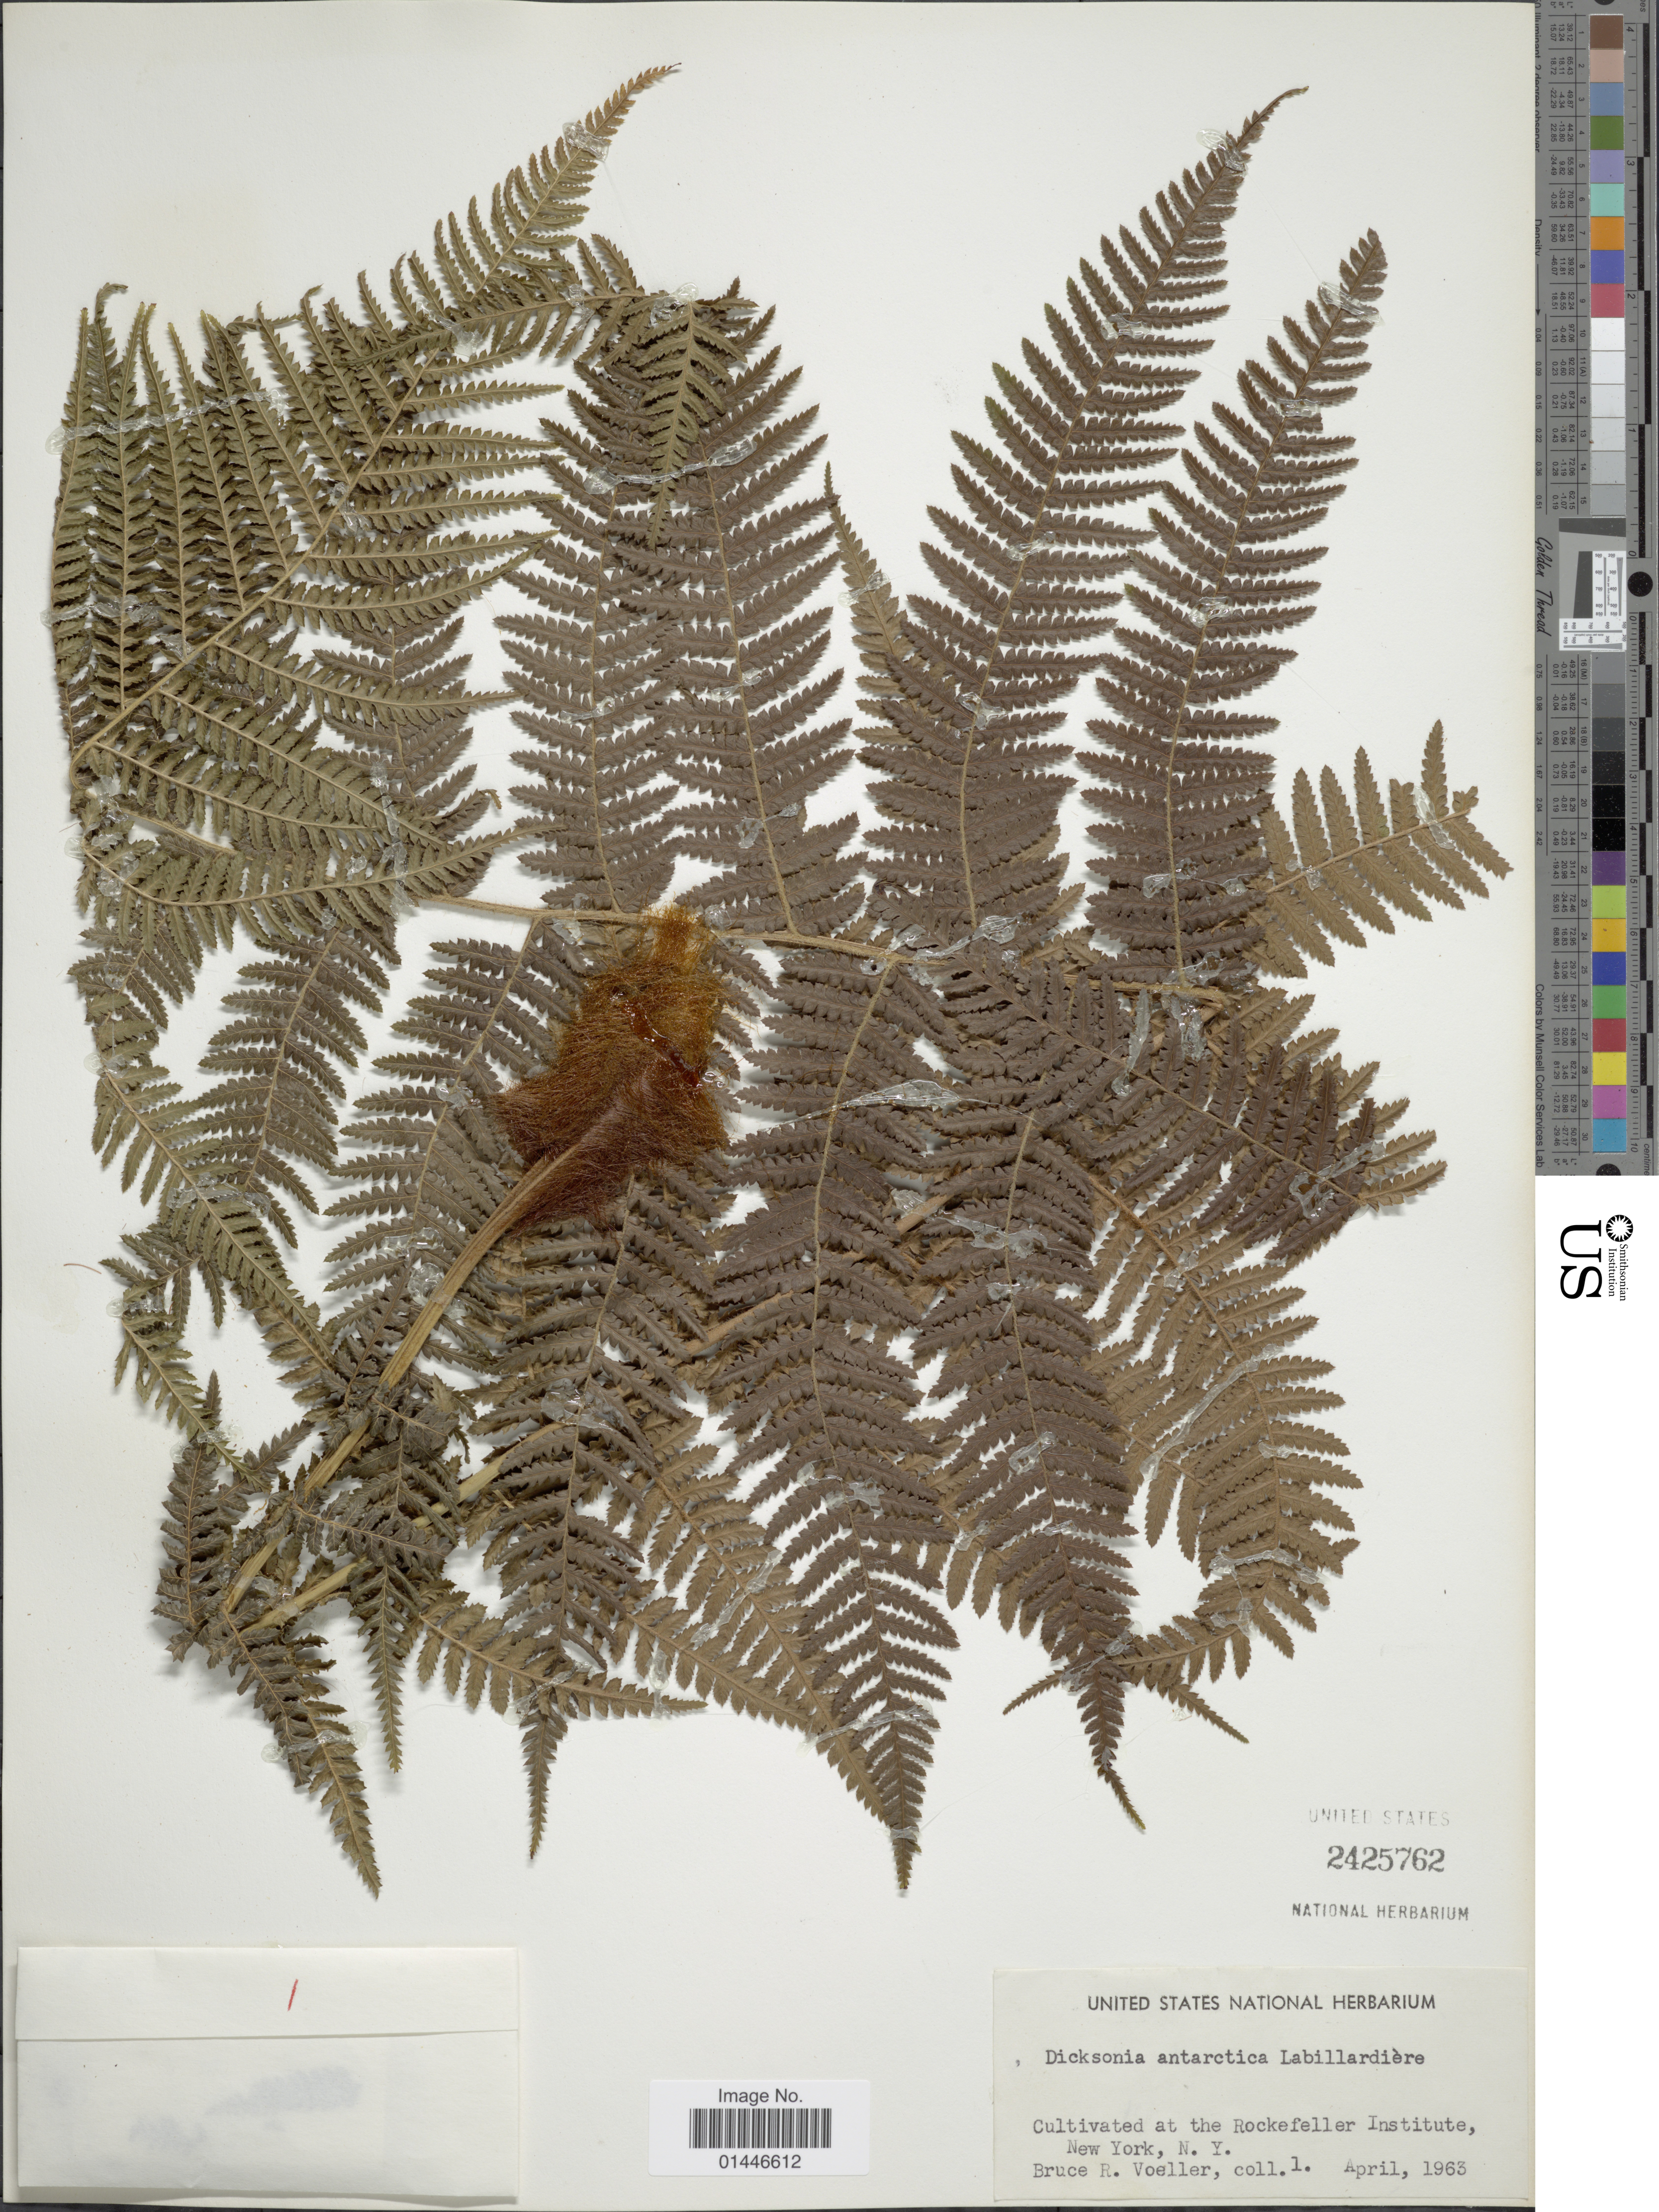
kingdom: Plantae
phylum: Tracheophyta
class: Polypodiopsida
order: Cyatheales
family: Dicksoniaceae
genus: Dicksonia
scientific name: Dicksonia antarctica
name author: Labill.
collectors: B. Voeller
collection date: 1963-04-01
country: United States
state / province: New York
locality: Rockefeller Institute, New York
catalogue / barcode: US 2425762